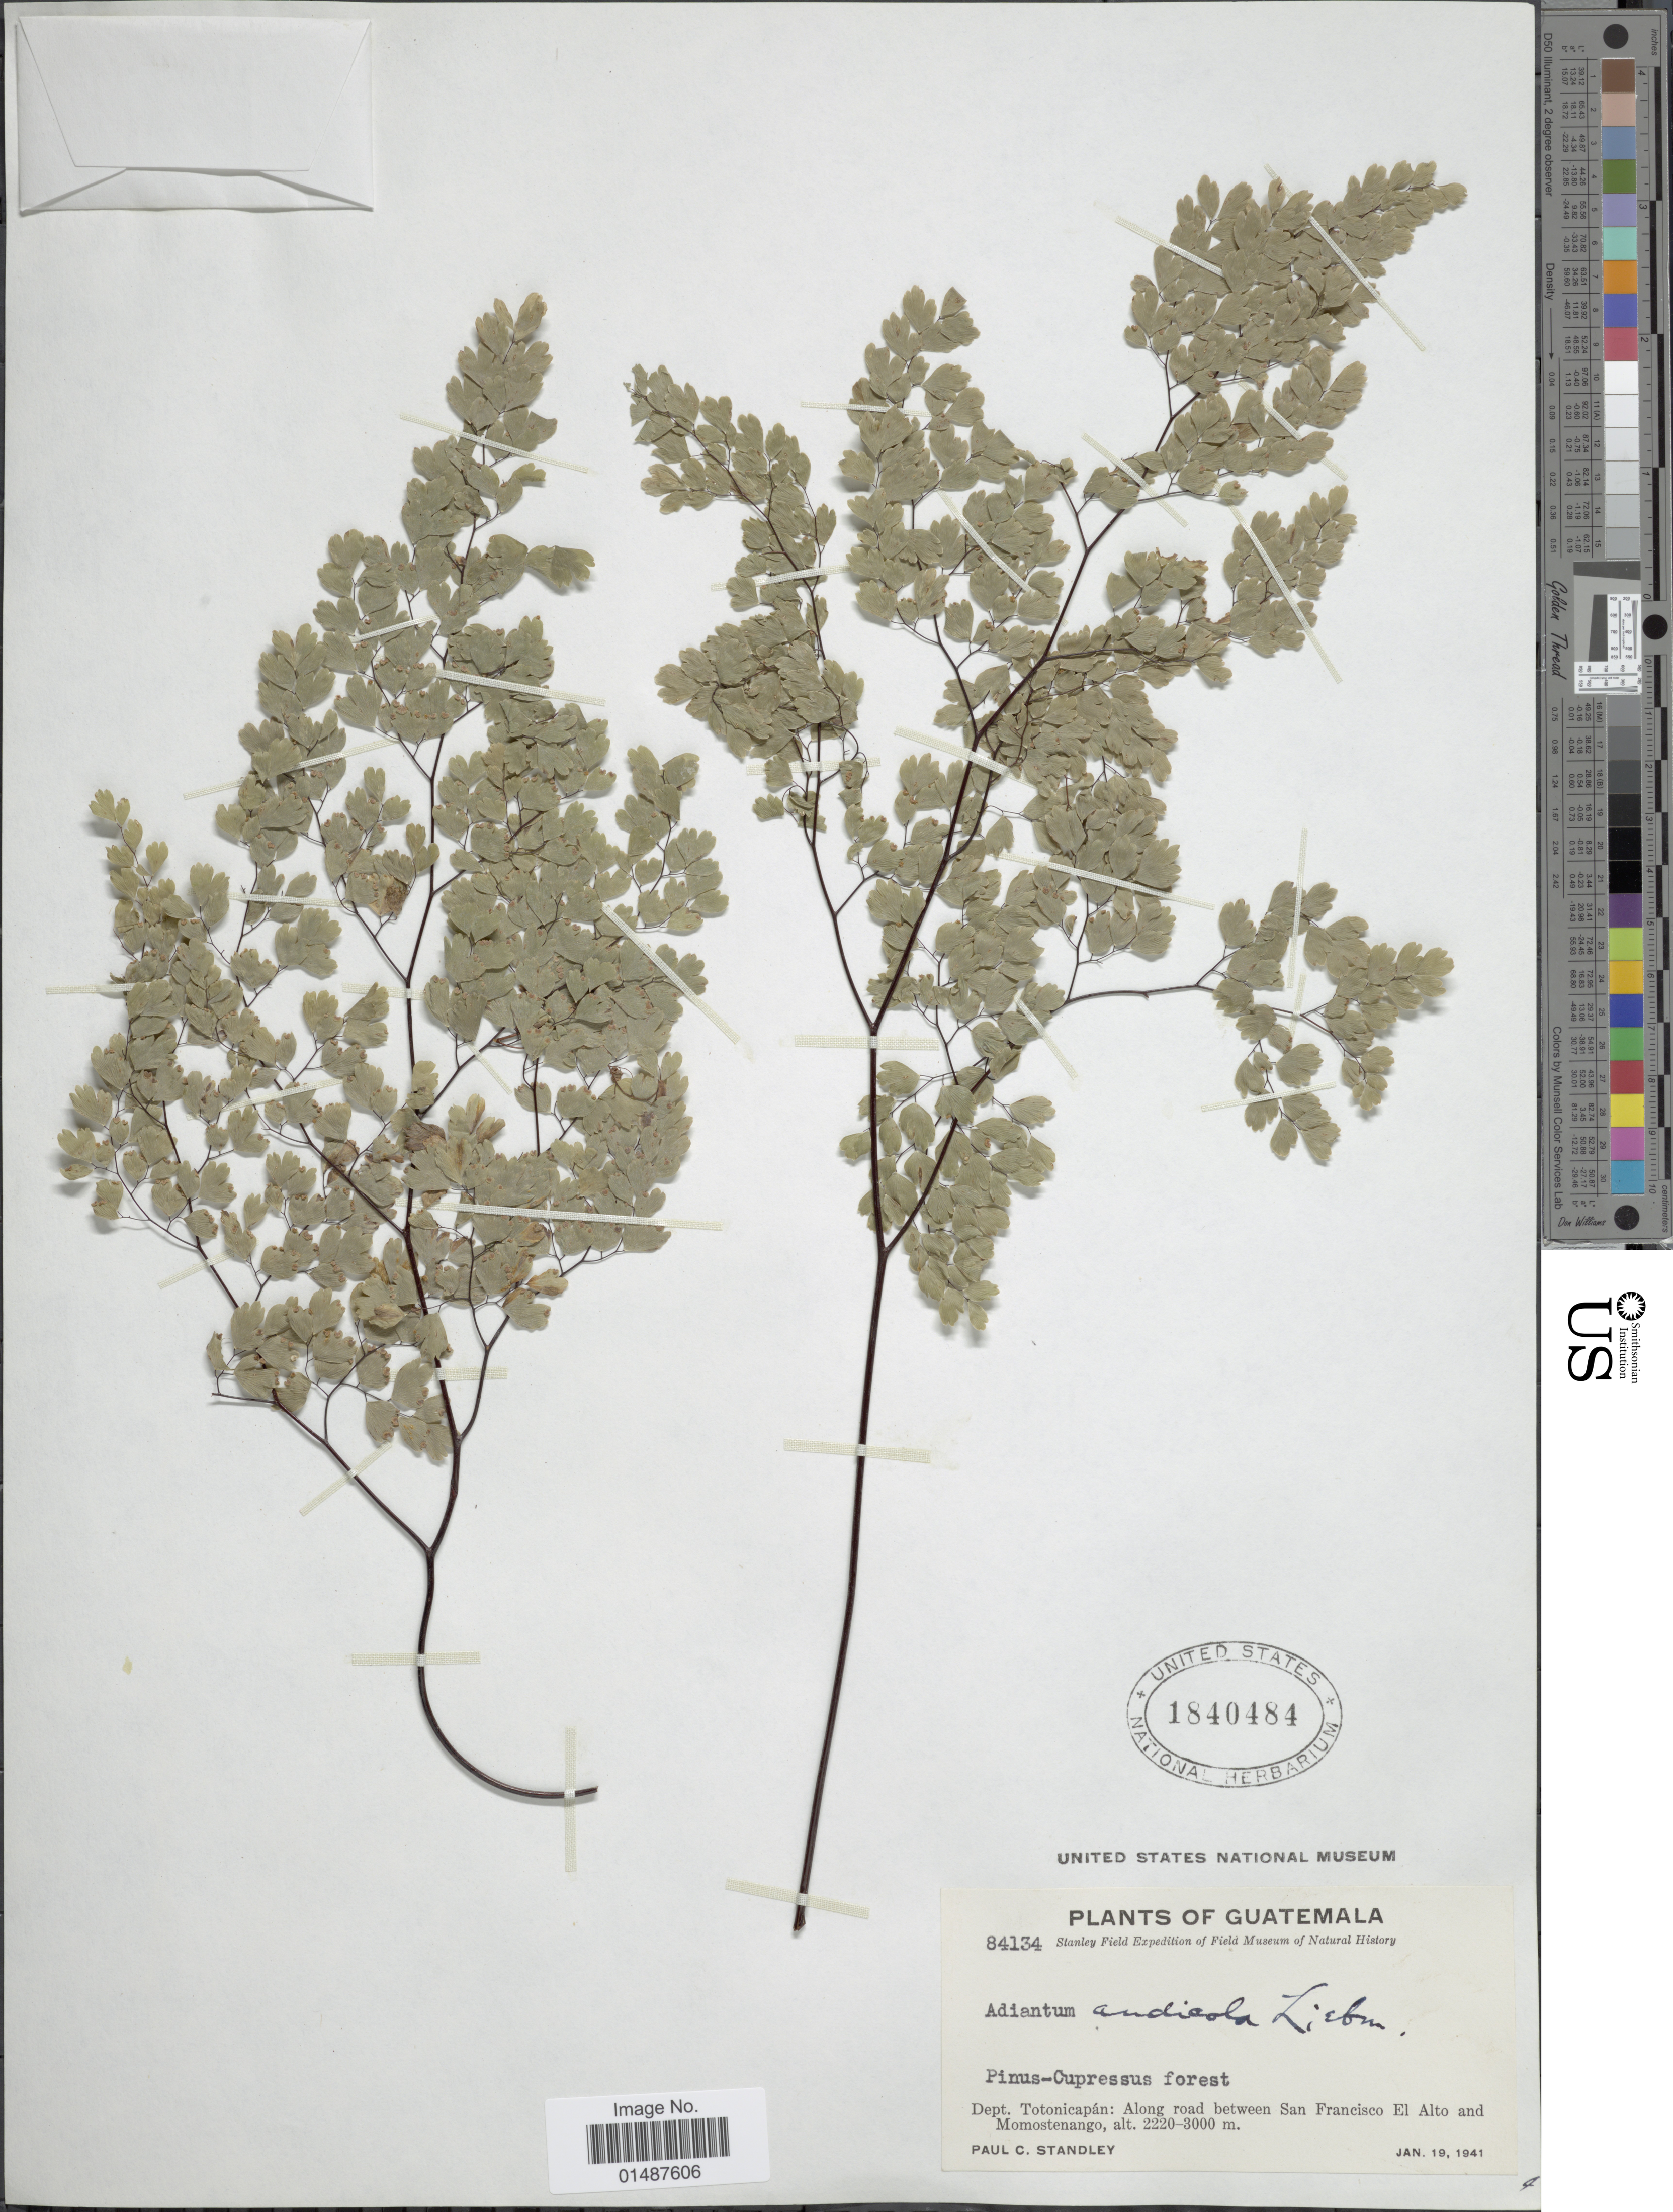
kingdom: Plantae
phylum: Tracheophyta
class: Polypodiopsida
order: Polypodiales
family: Pteridaceae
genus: Adiantum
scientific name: Adiantum andicola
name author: Liebm.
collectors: P. C. Standley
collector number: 84134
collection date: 1941-01-19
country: Guatemala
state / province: Totonicapan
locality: Along road between San Fracisco El Alto and Momostenango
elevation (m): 2220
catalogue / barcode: US 1840484